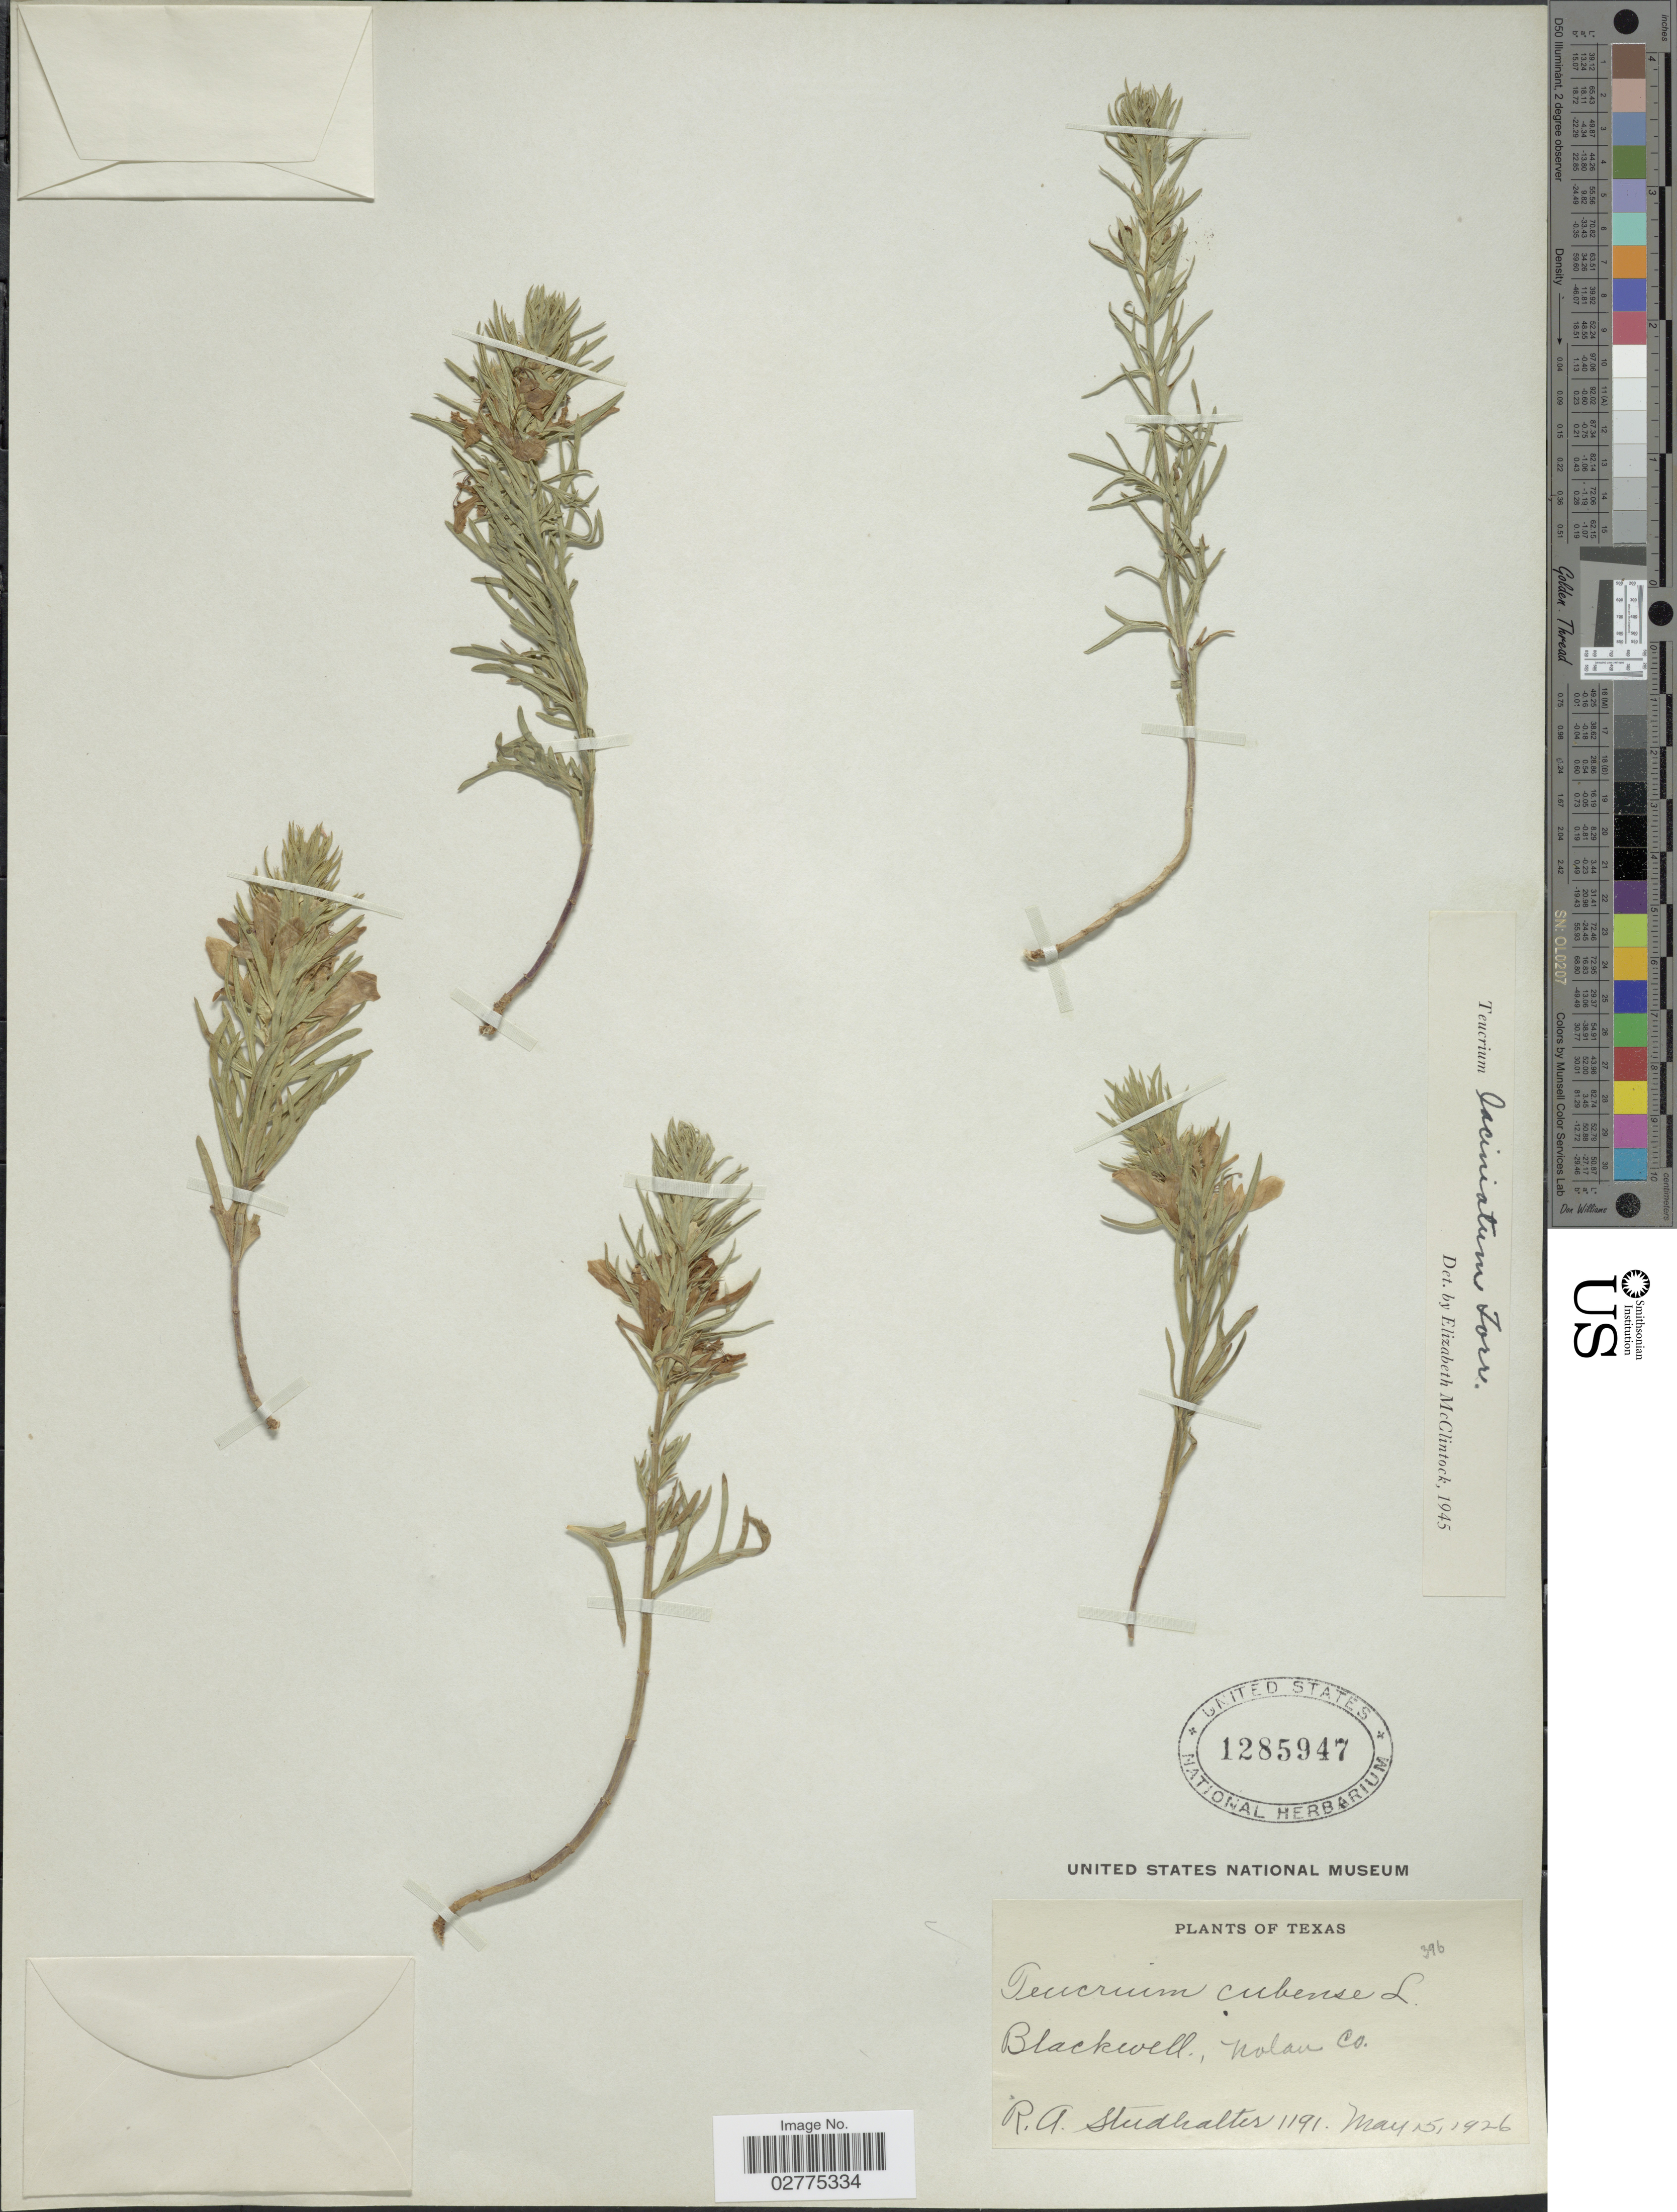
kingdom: Plantae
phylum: Tracheophyta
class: Magnoliopsida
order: Lamiales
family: Lamiaceae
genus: Teucrium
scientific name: Teucrium laciniatum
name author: Torr.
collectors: R. Studhalter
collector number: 1191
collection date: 1926-05-15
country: United States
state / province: Texas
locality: Blackwell, Nolan Co.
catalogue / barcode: US 1285947